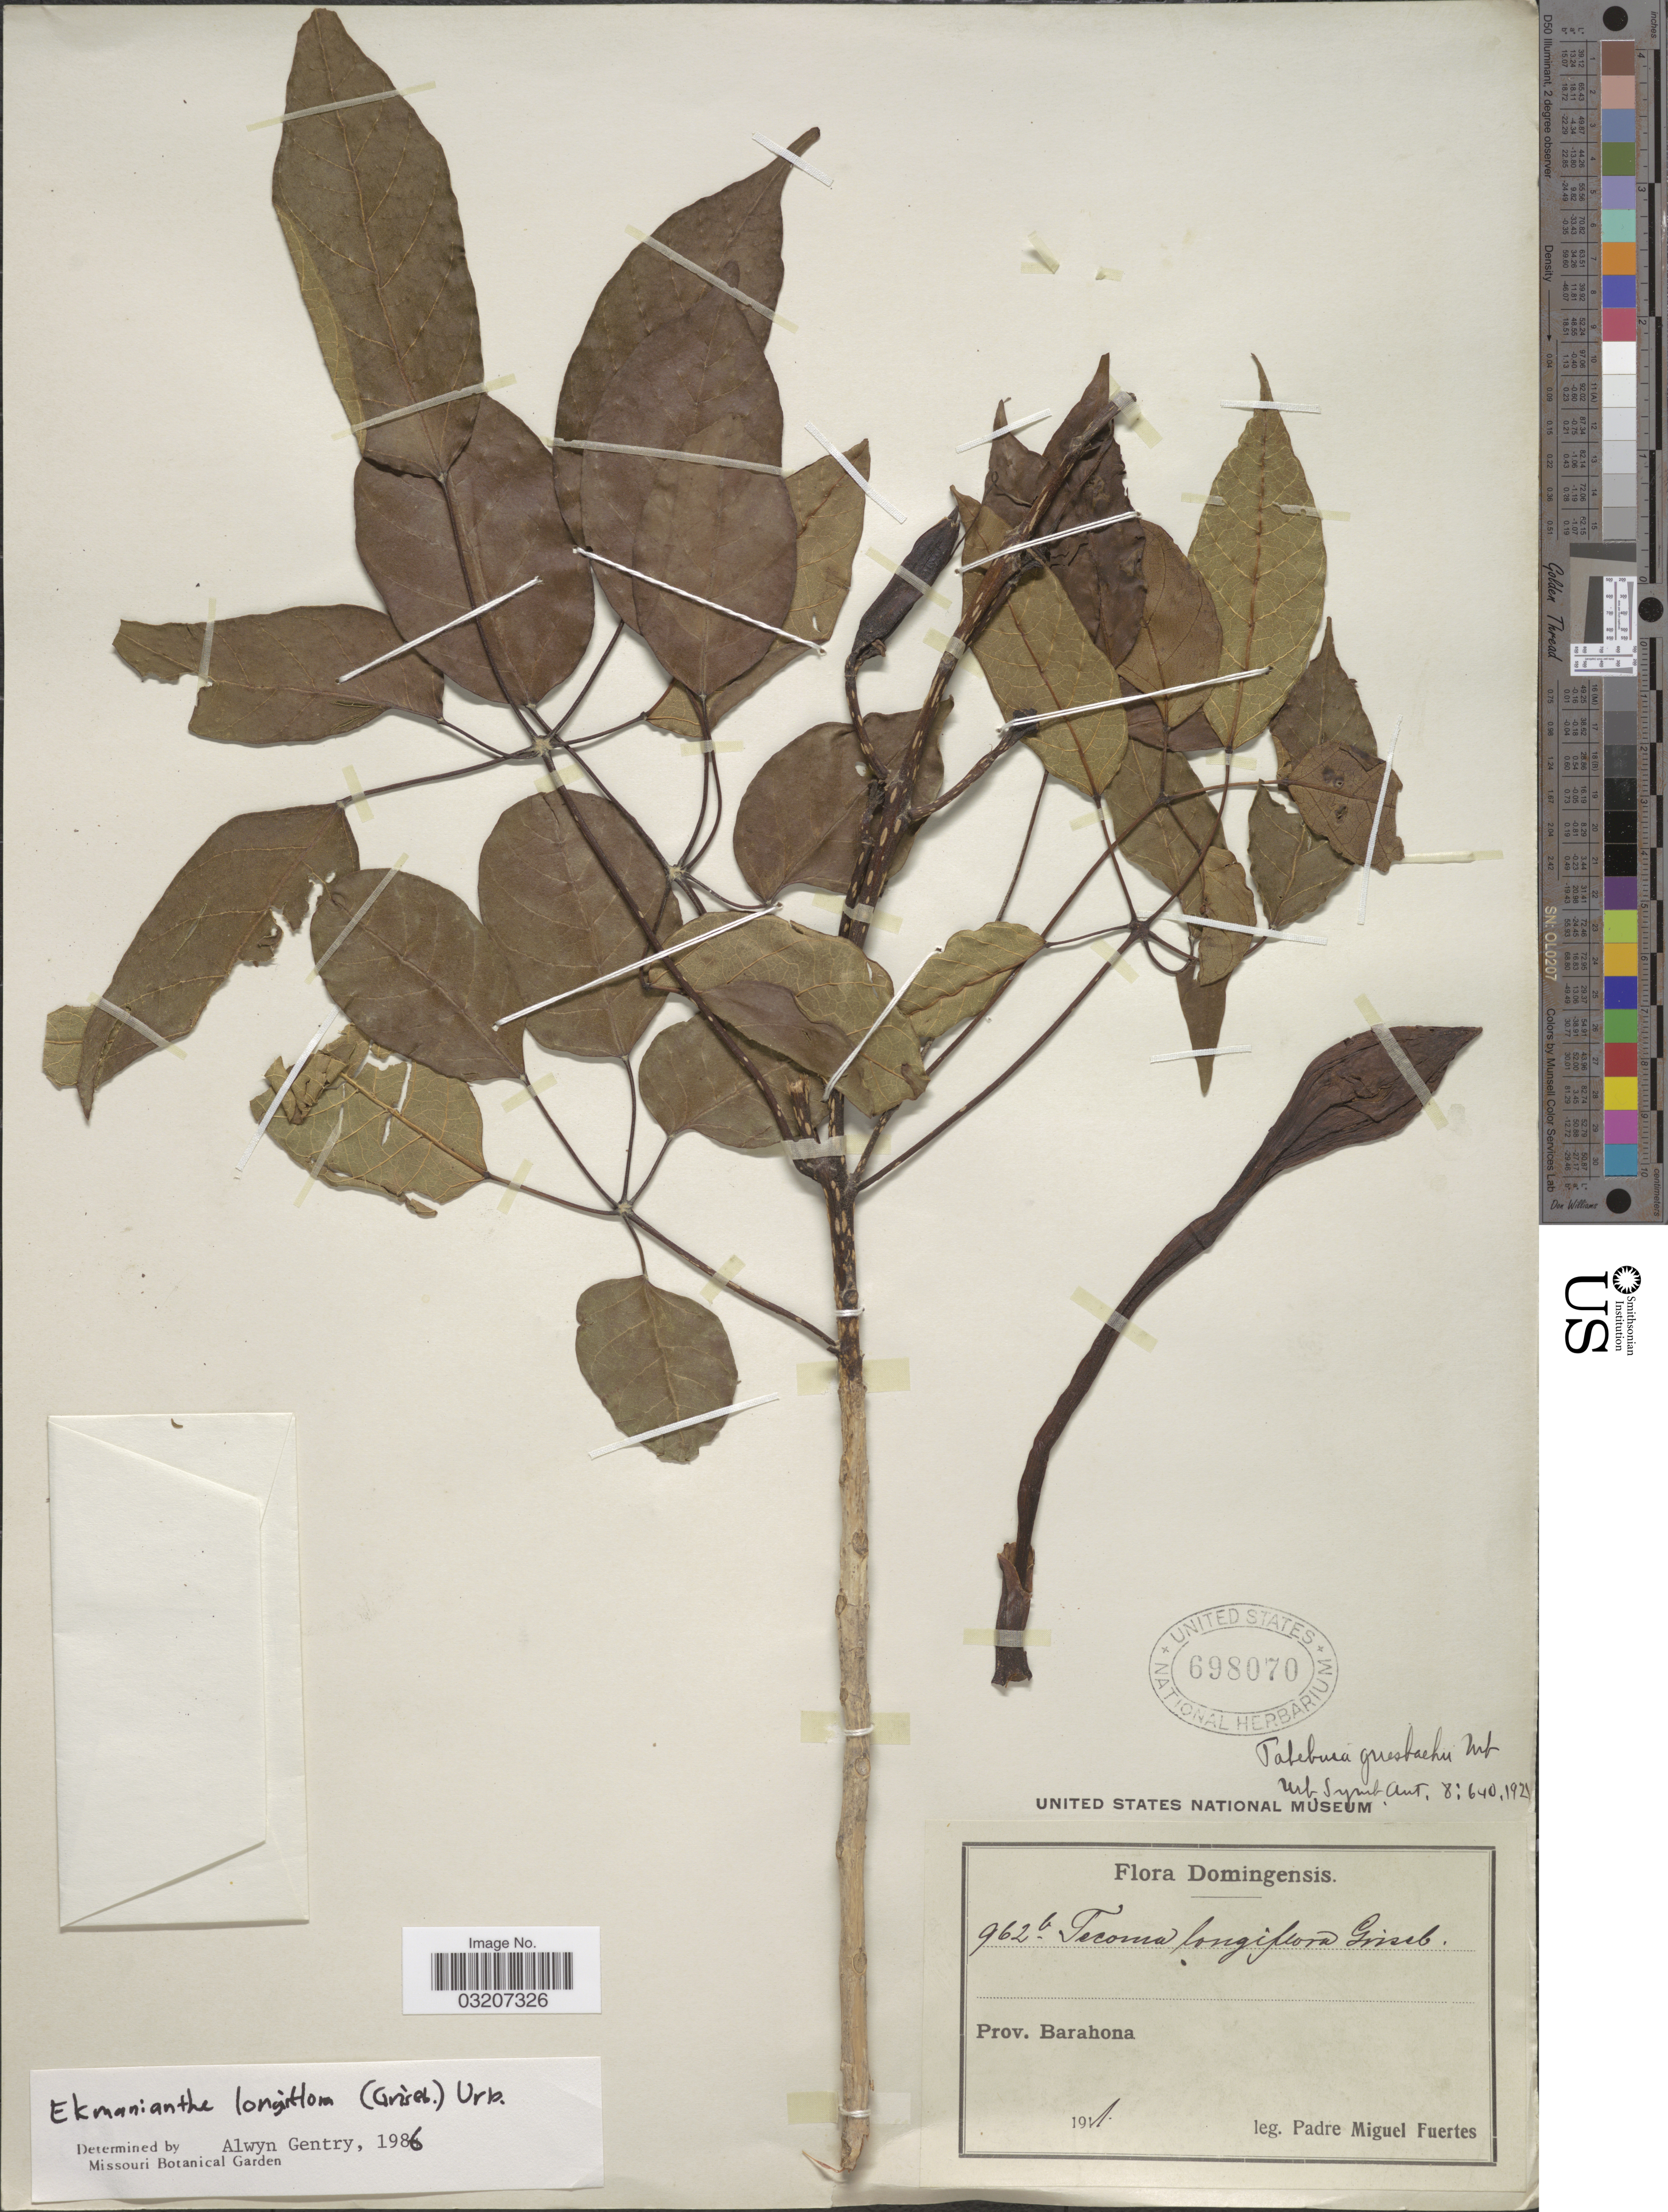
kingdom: Plantae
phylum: Tracheophyta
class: Magnoliopsida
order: Lamiales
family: Bignoniaceae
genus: Ekmanianthe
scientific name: Ekmanianthe longiflora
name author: (Griseb.) Urb.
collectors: M. D. Fuertes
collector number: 962b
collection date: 1911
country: Dominican Republic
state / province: Barahona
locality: Domingensis.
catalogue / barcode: US 698070